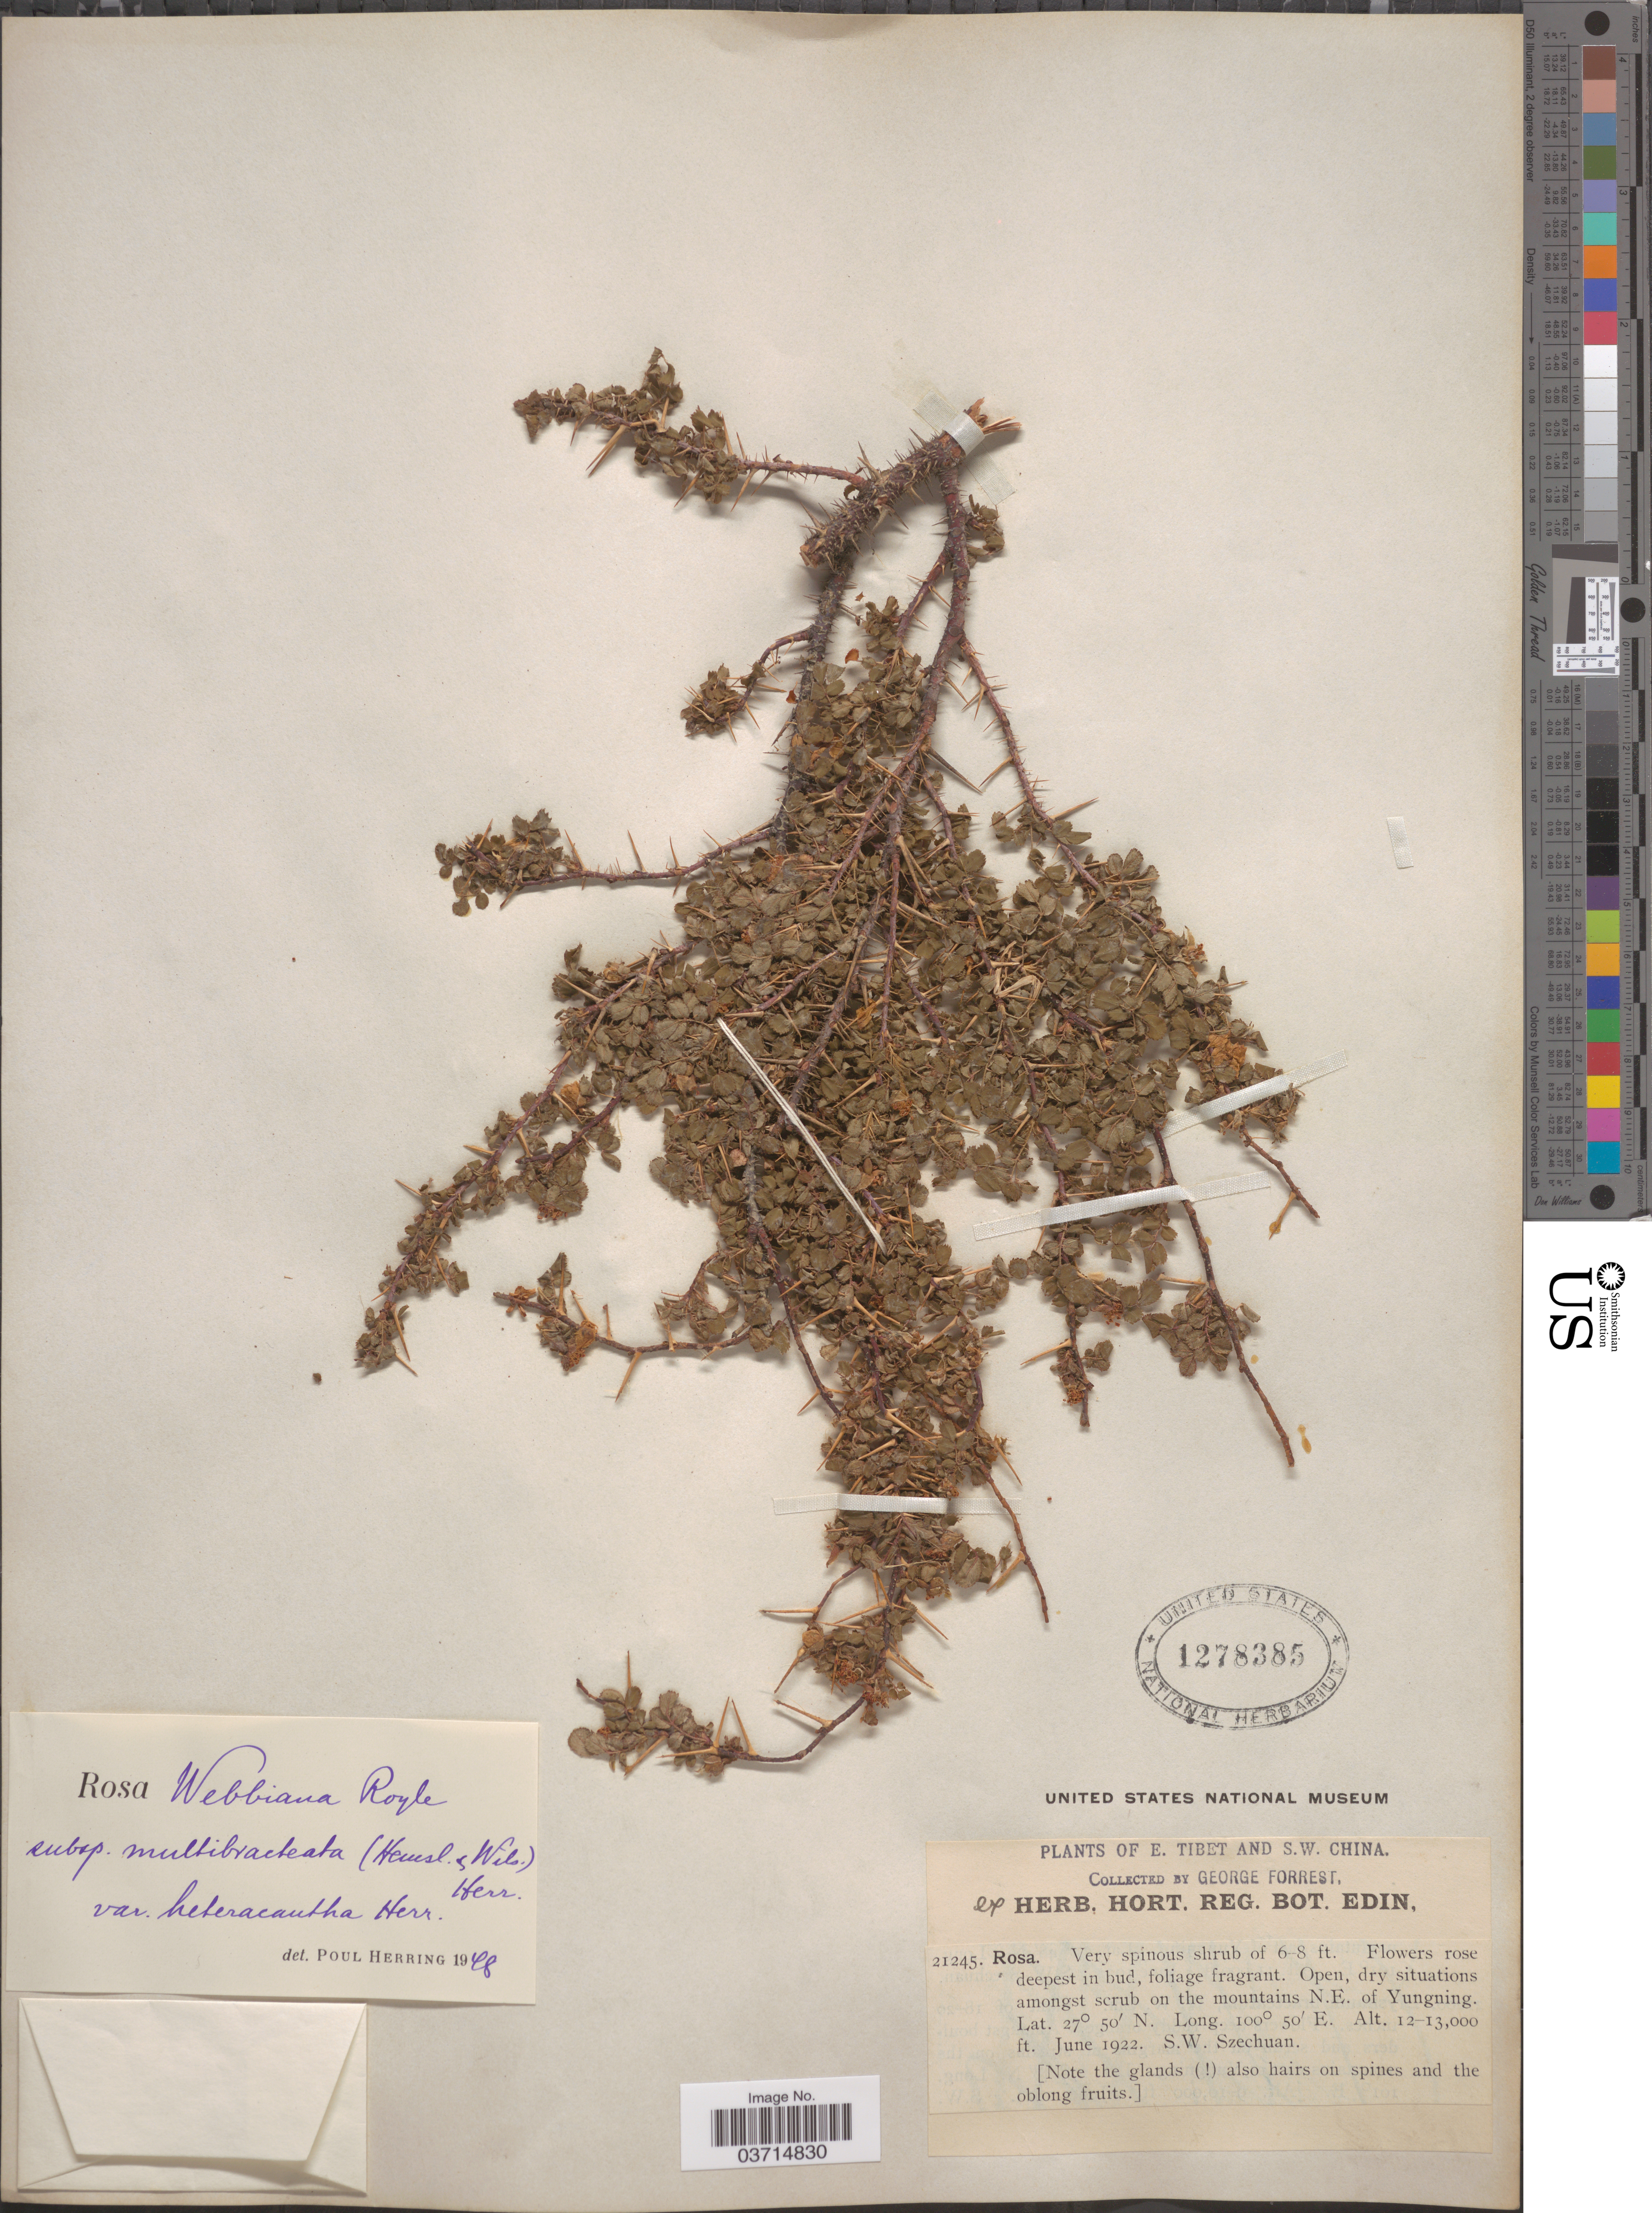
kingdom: Plantae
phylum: Tracheophyta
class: Magnoliopsida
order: Rosales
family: Rosaceae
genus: Rosa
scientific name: Rosa multibracteata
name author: Hemsl. & E.H. Wilson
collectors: G. Forrest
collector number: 21245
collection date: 1922-06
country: China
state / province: Sichuan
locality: S.W. China. On the mountains N.E. of Yungning.S.W. Szechuan.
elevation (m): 3658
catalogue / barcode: US 1278385